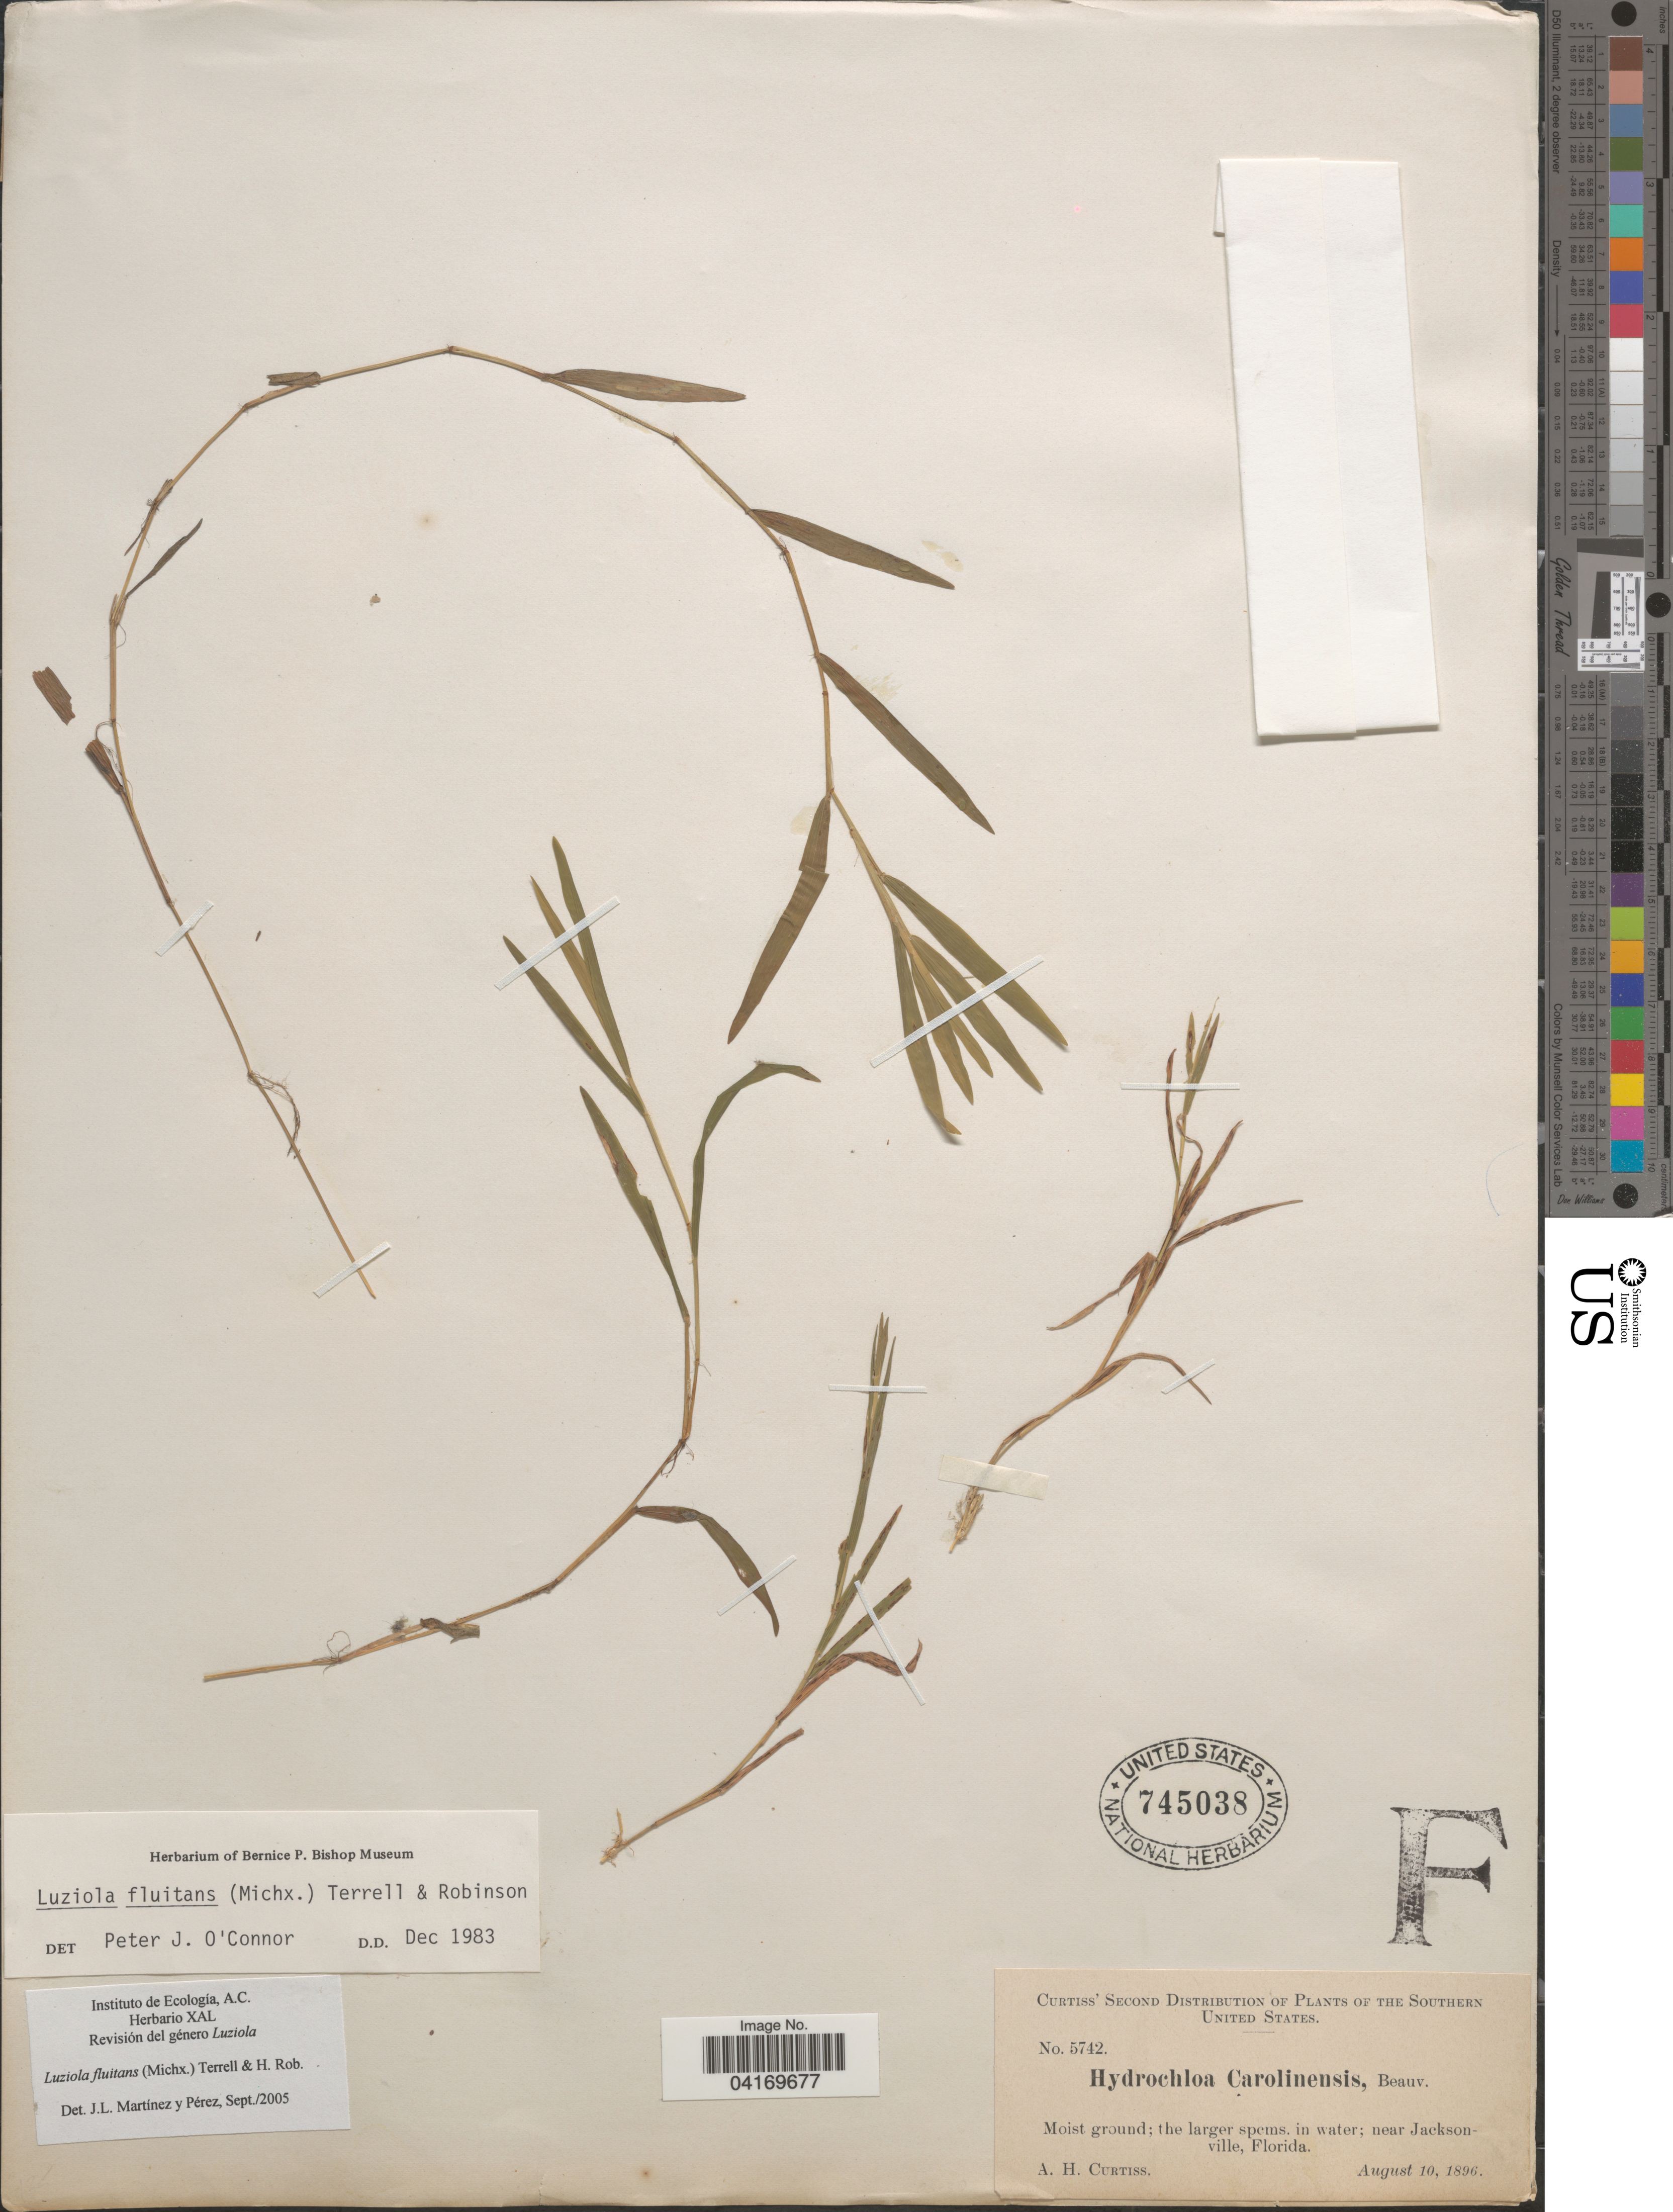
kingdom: Plantae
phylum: Tracheophyta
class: Liliopsida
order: Poales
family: Poaceae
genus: Luziola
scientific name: Luziola fluitans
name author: (Michx.) Terrell & H. Rob.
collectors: A. H. Curtiss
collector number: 5742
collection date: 1896-08-10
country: United States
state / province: Florida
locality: The Southern United States. Near Jacksonville.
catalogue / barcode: US 745038